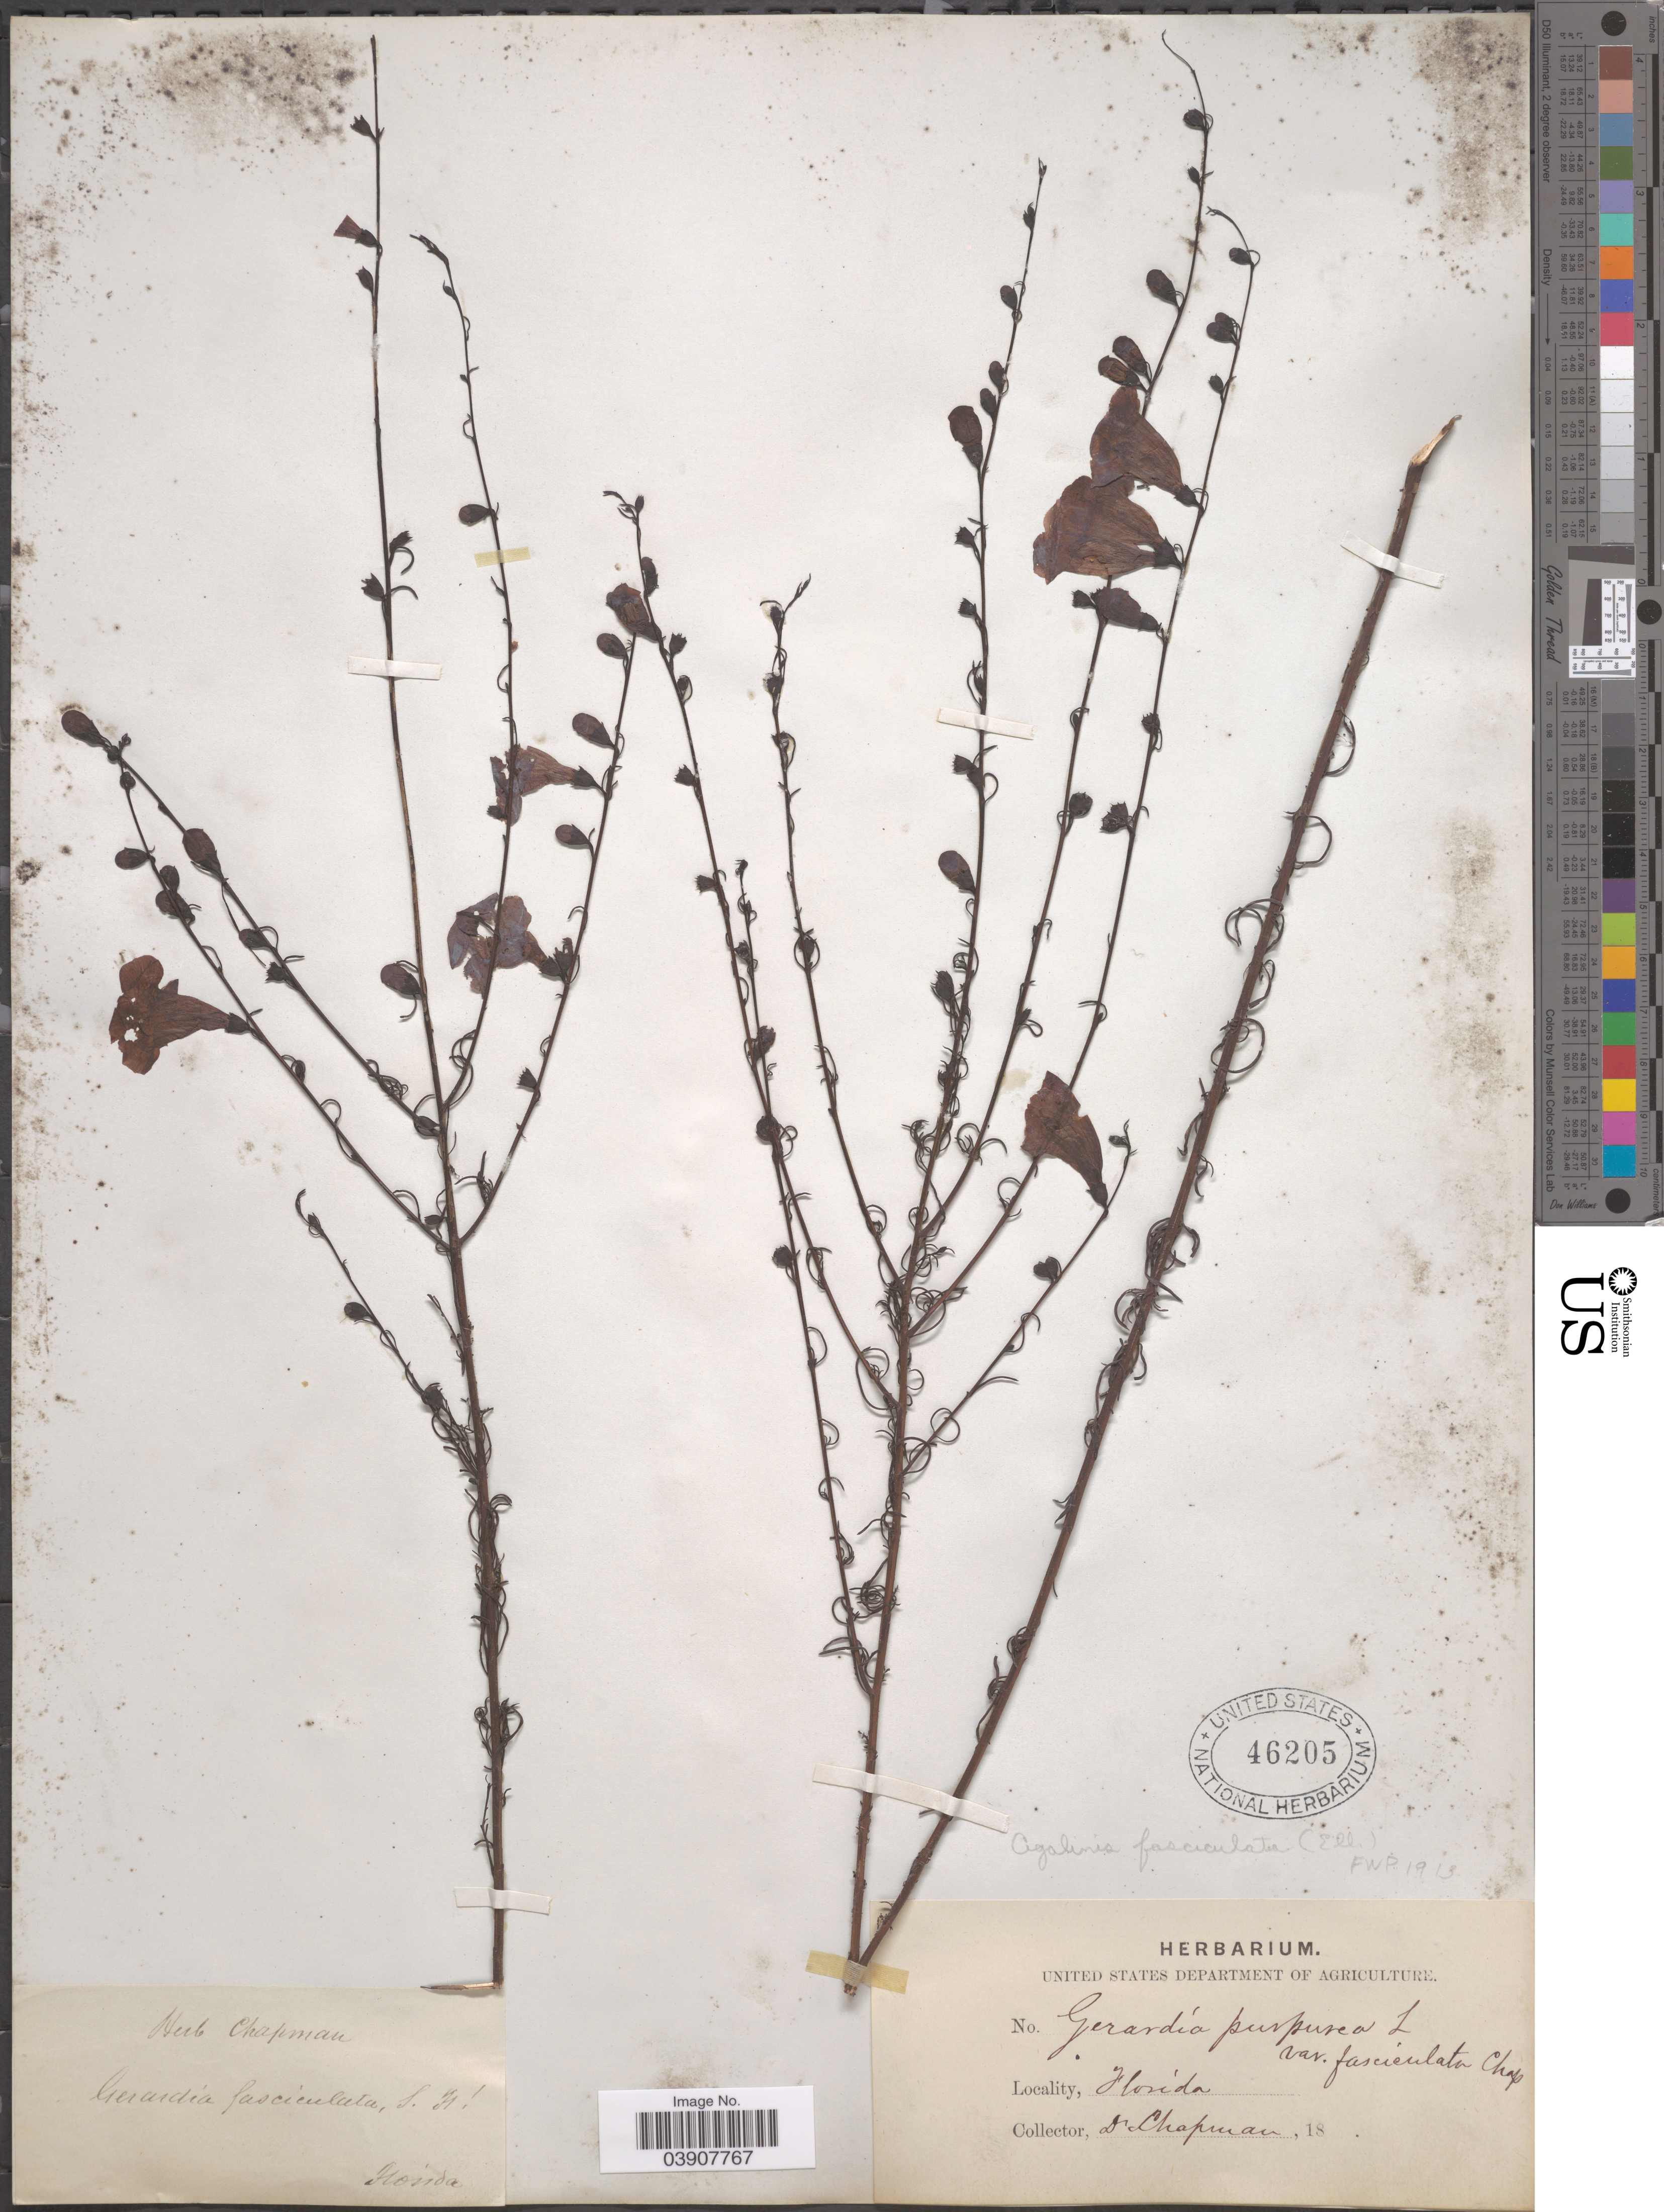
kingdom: Plantae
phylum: Tracheophyta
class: Magnoliopsida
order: Lamiales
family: Orobanchaceae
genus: Agalinis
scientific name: Agalinis fasciculata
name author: (Elliott) Raf.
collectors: A. Chapman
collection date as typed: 18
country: United States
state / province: Florida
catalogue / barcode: US 46205